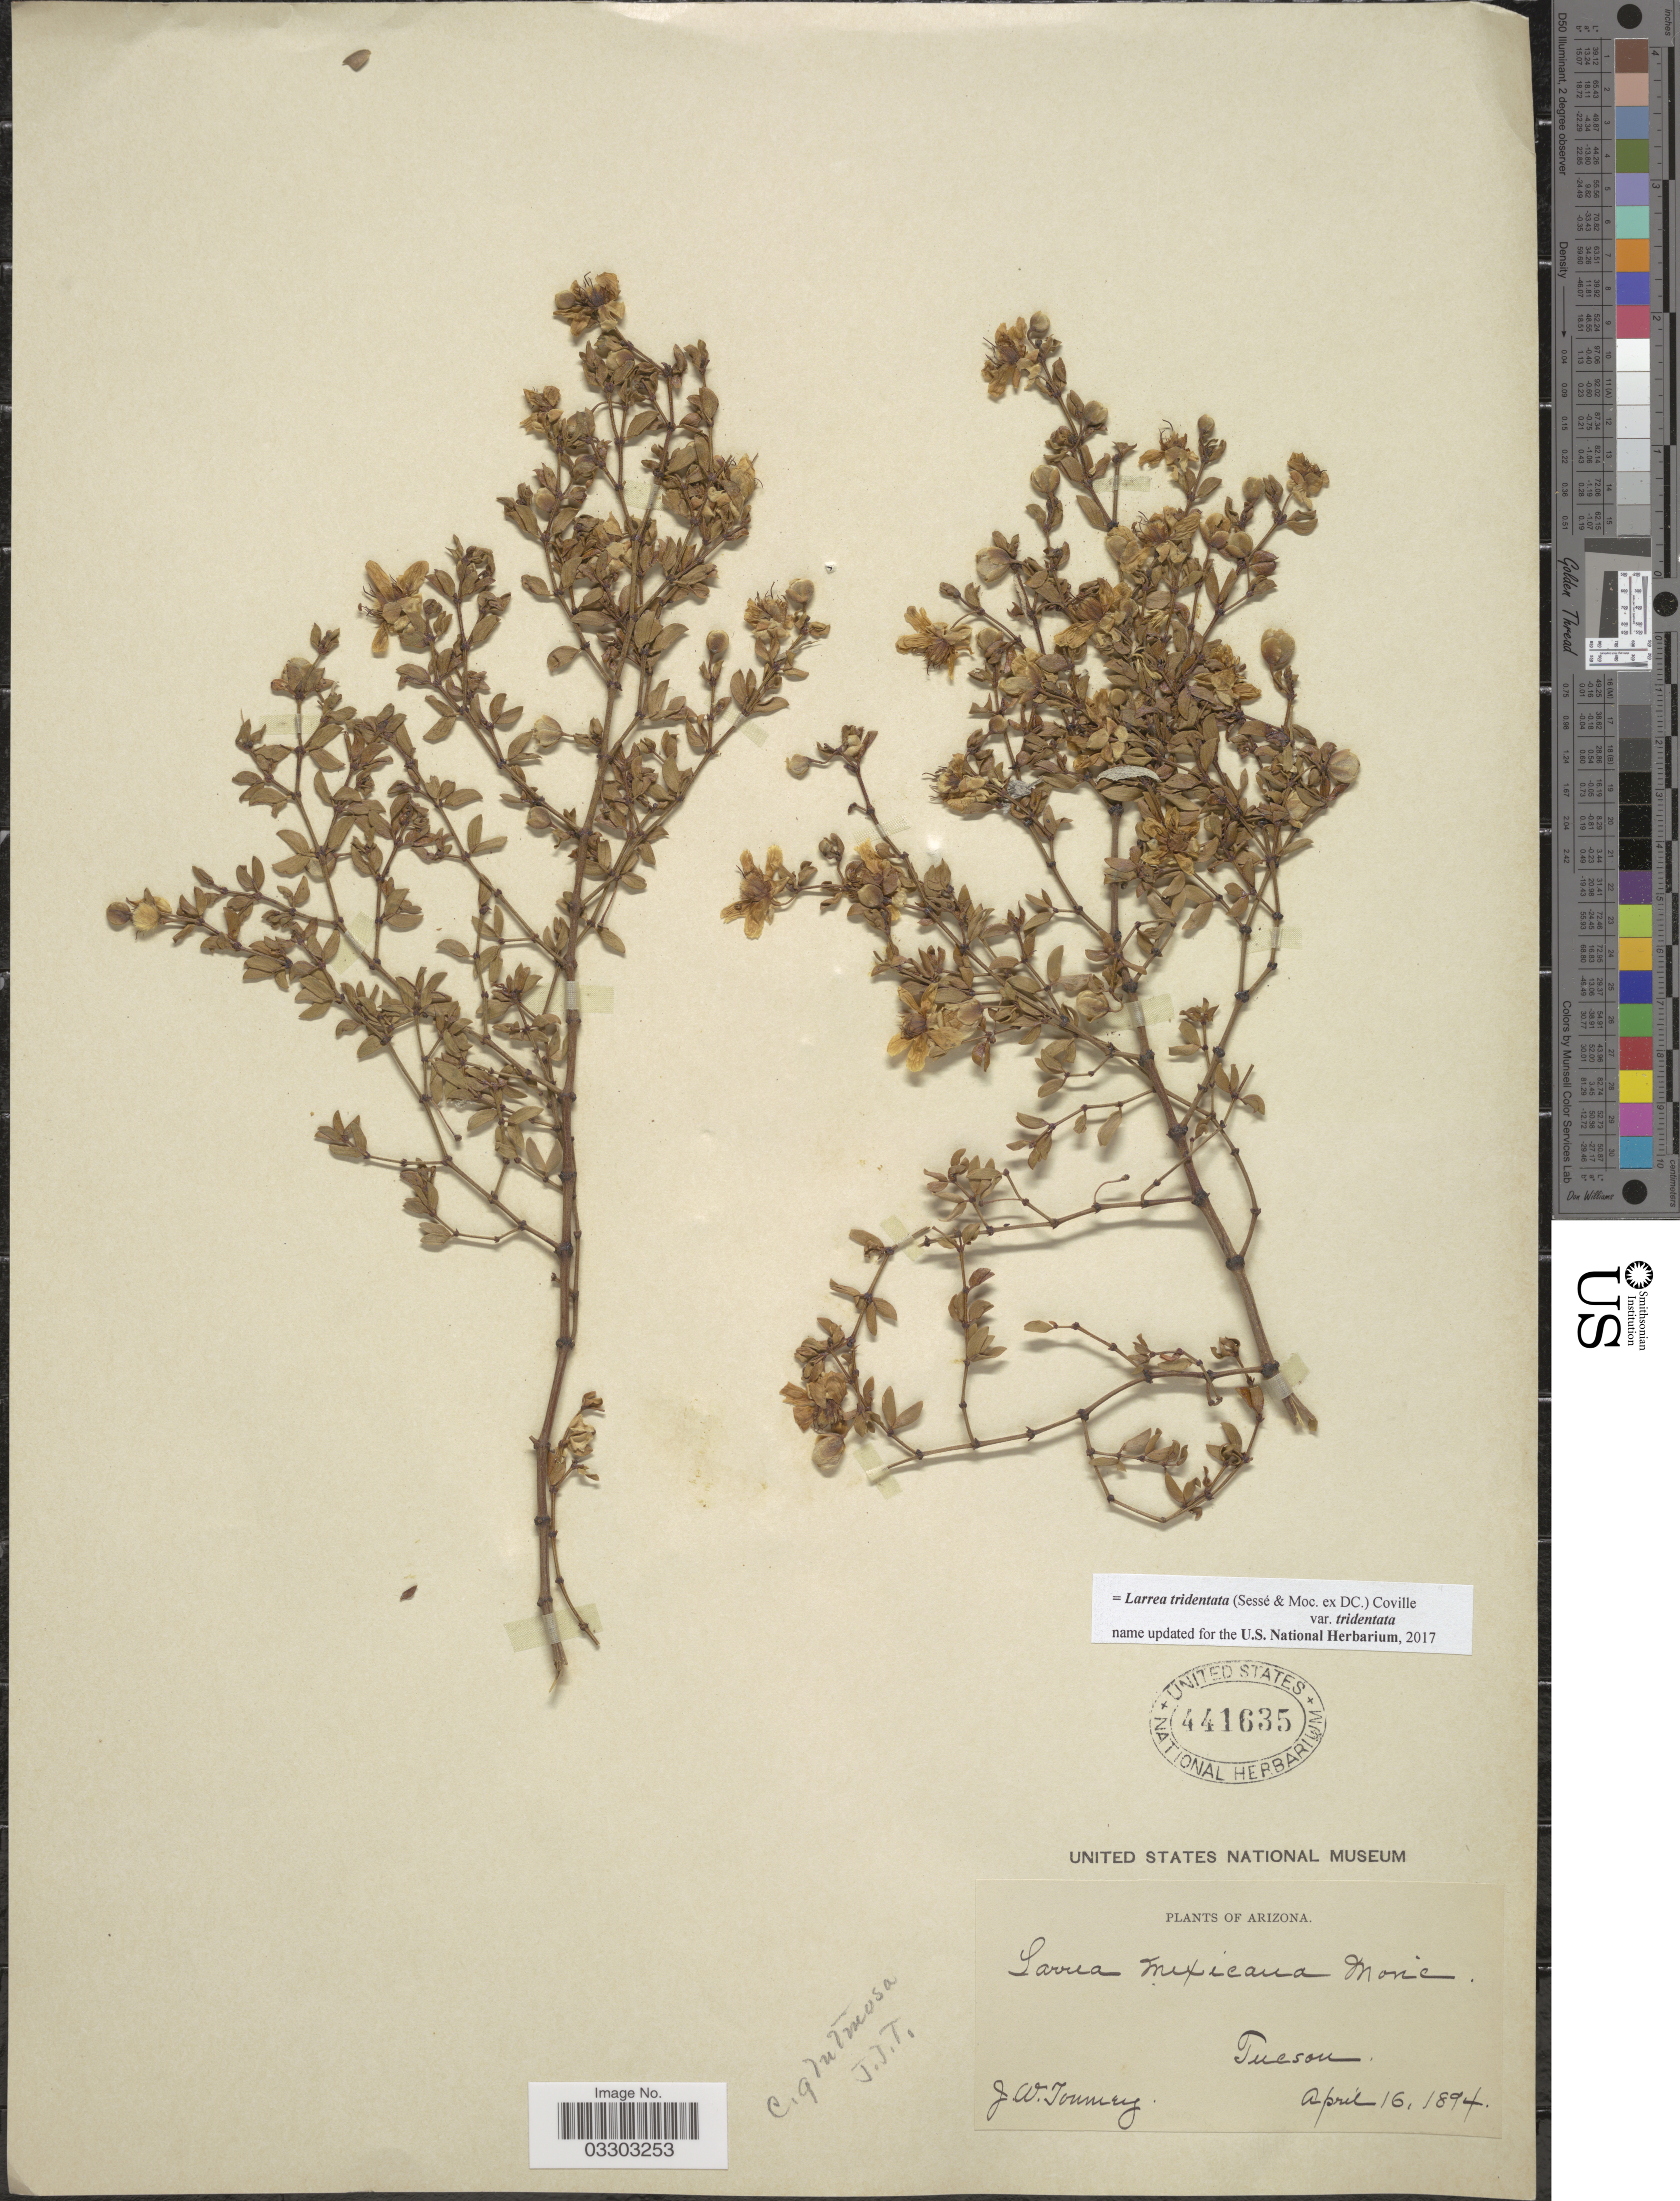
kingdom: Plantae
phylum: Tracheophyta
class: Magnoliopsida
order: Zygophyllales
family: Zygophyllaceae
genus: Larrea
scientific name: Larrea tridentata var. tridentata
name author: (Sessé & Moc. ex DC.) Coville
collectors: J. W. Toumey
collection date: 1894-04-16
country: United States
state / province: Arizona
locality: Tucson.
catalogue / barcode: US 441635